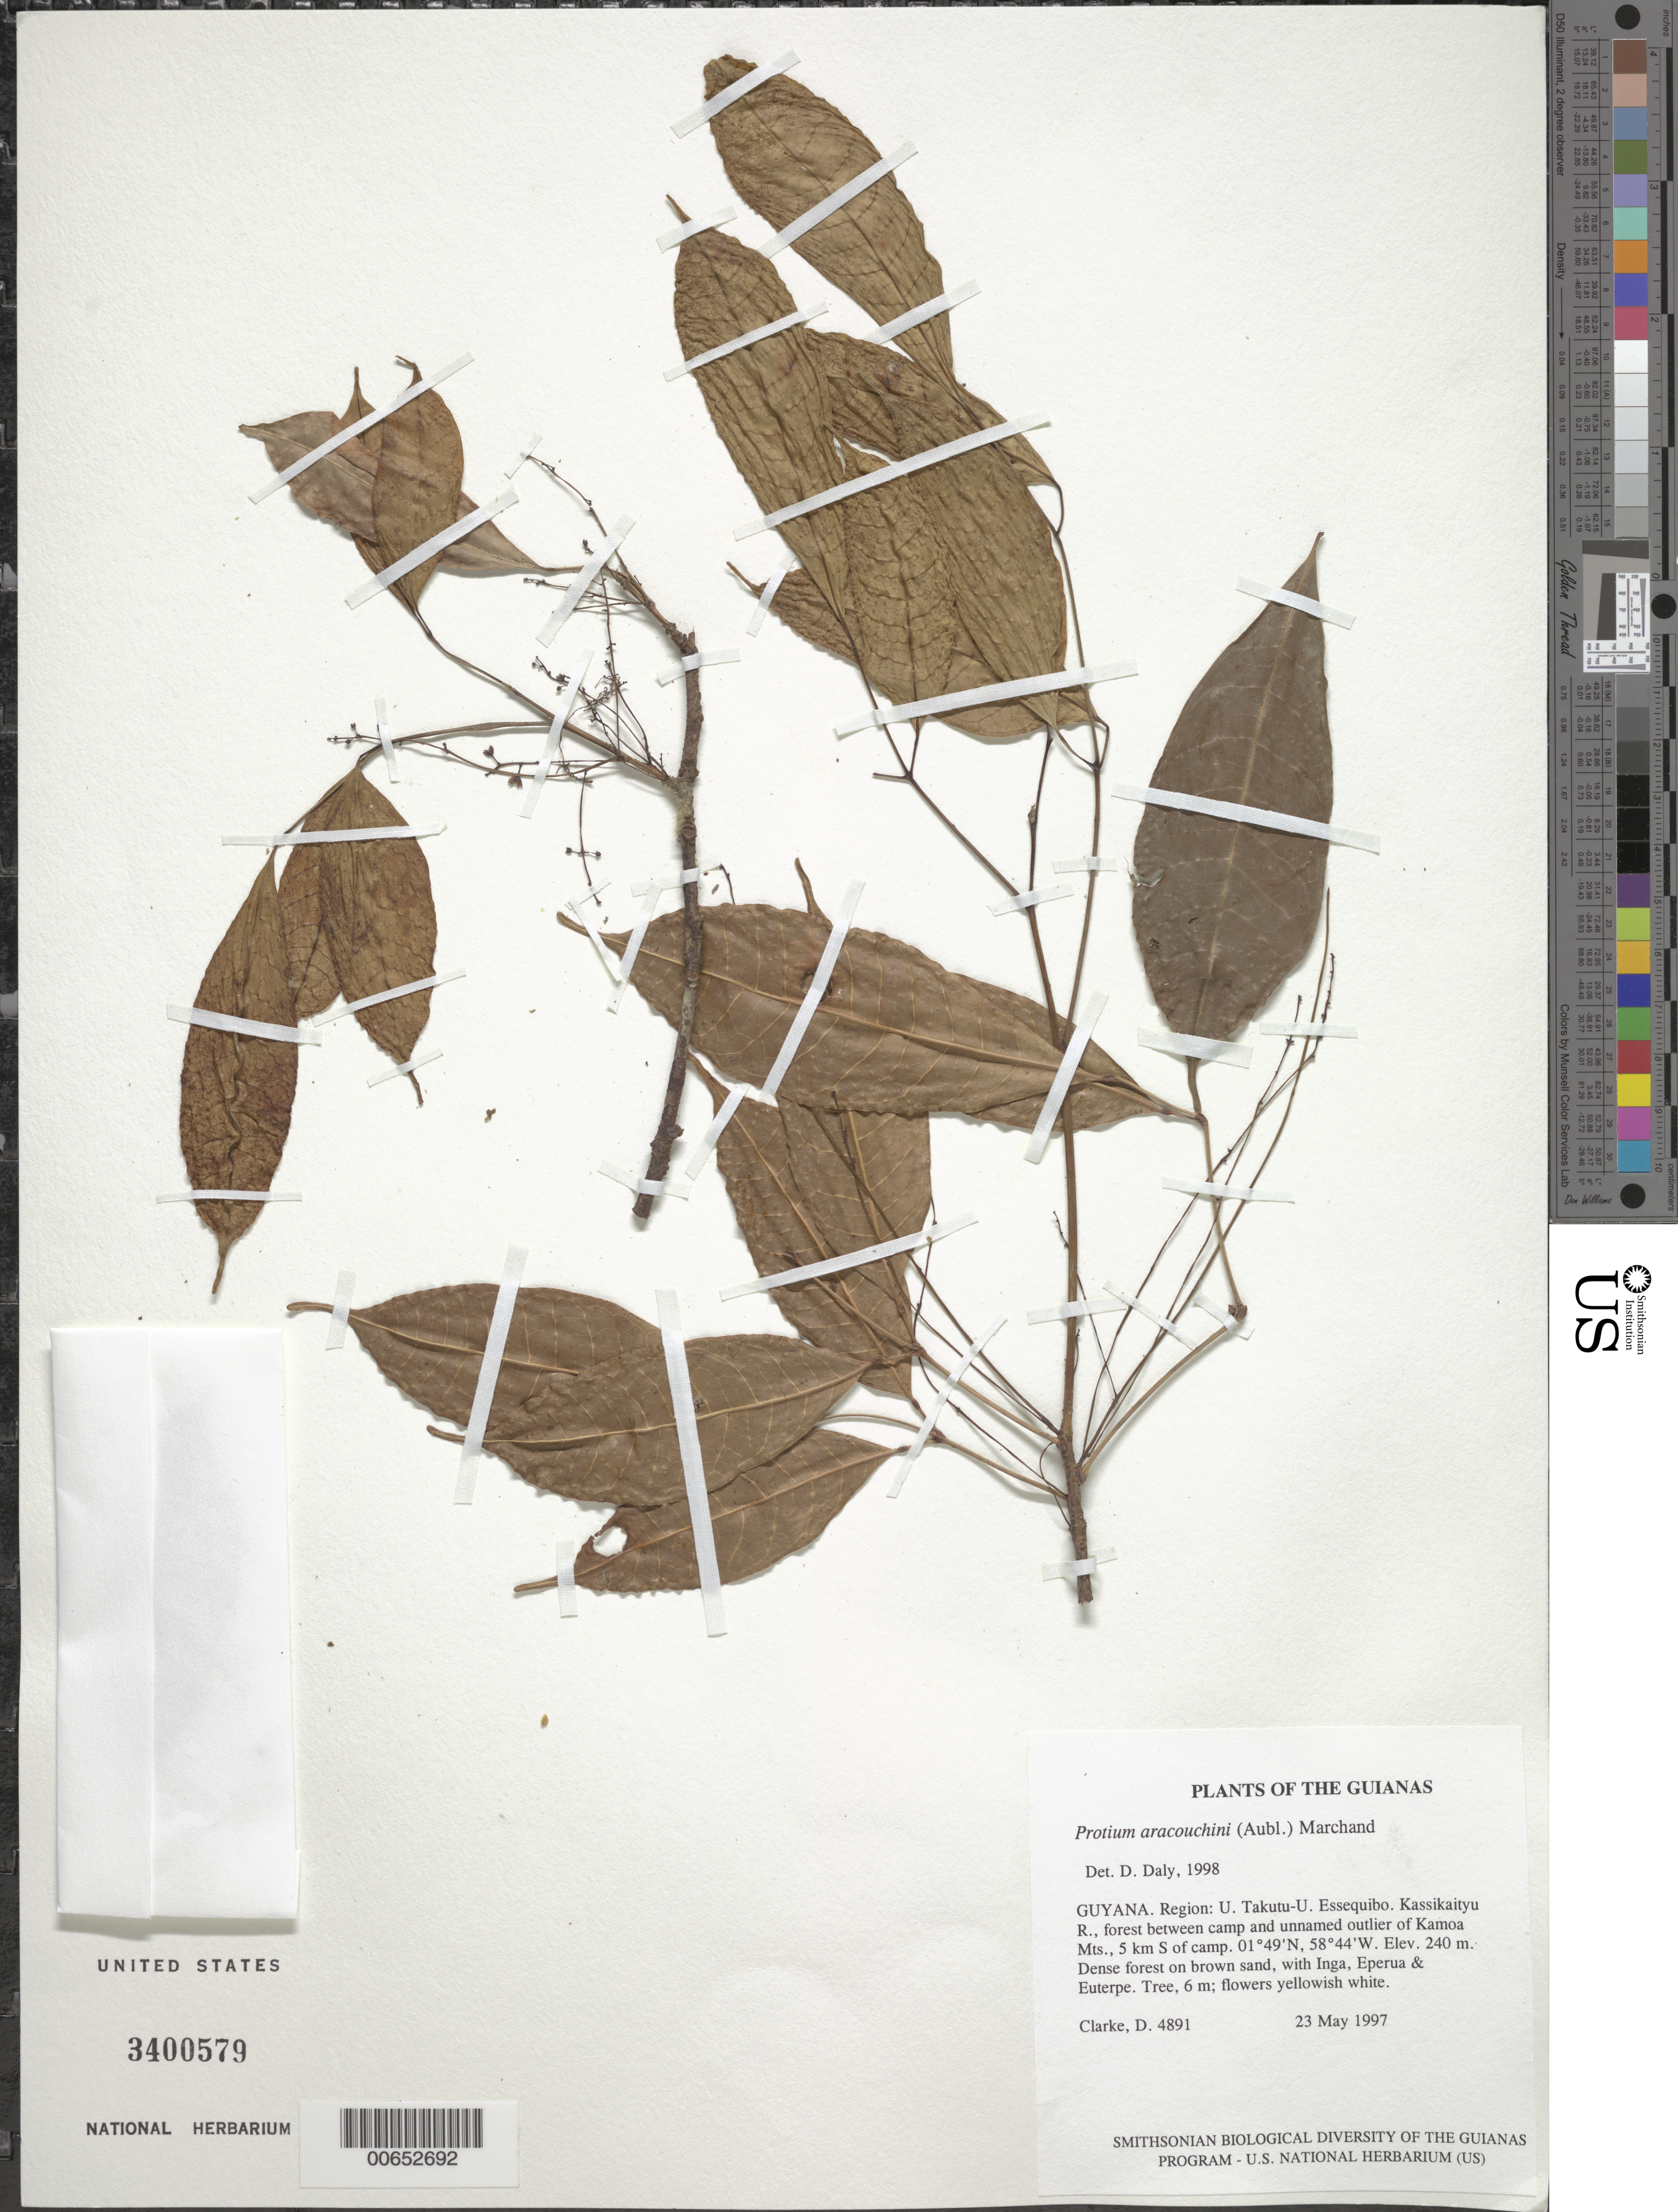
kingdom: Plantae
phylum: Tracheophyta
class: Magnoliopsida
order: Sapindales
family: Burseraceae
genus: Protium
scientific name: Protium aracouchini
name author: (Aubl.) Marchand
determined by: Daly, D. C.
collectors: H. D. Clarke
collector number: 4891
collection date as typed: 23 May 1997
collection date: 1997-05-23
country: Guyana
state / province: U. Takutu-U. Essequibo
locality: Kassikaityu R., forest between camp and unnamed outlier of Kamoa Mts., 5 km S of camp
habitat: Dense forest on brown sand, with Inga, Eperua & Euterpe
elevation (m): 240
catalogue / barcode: US 3400579